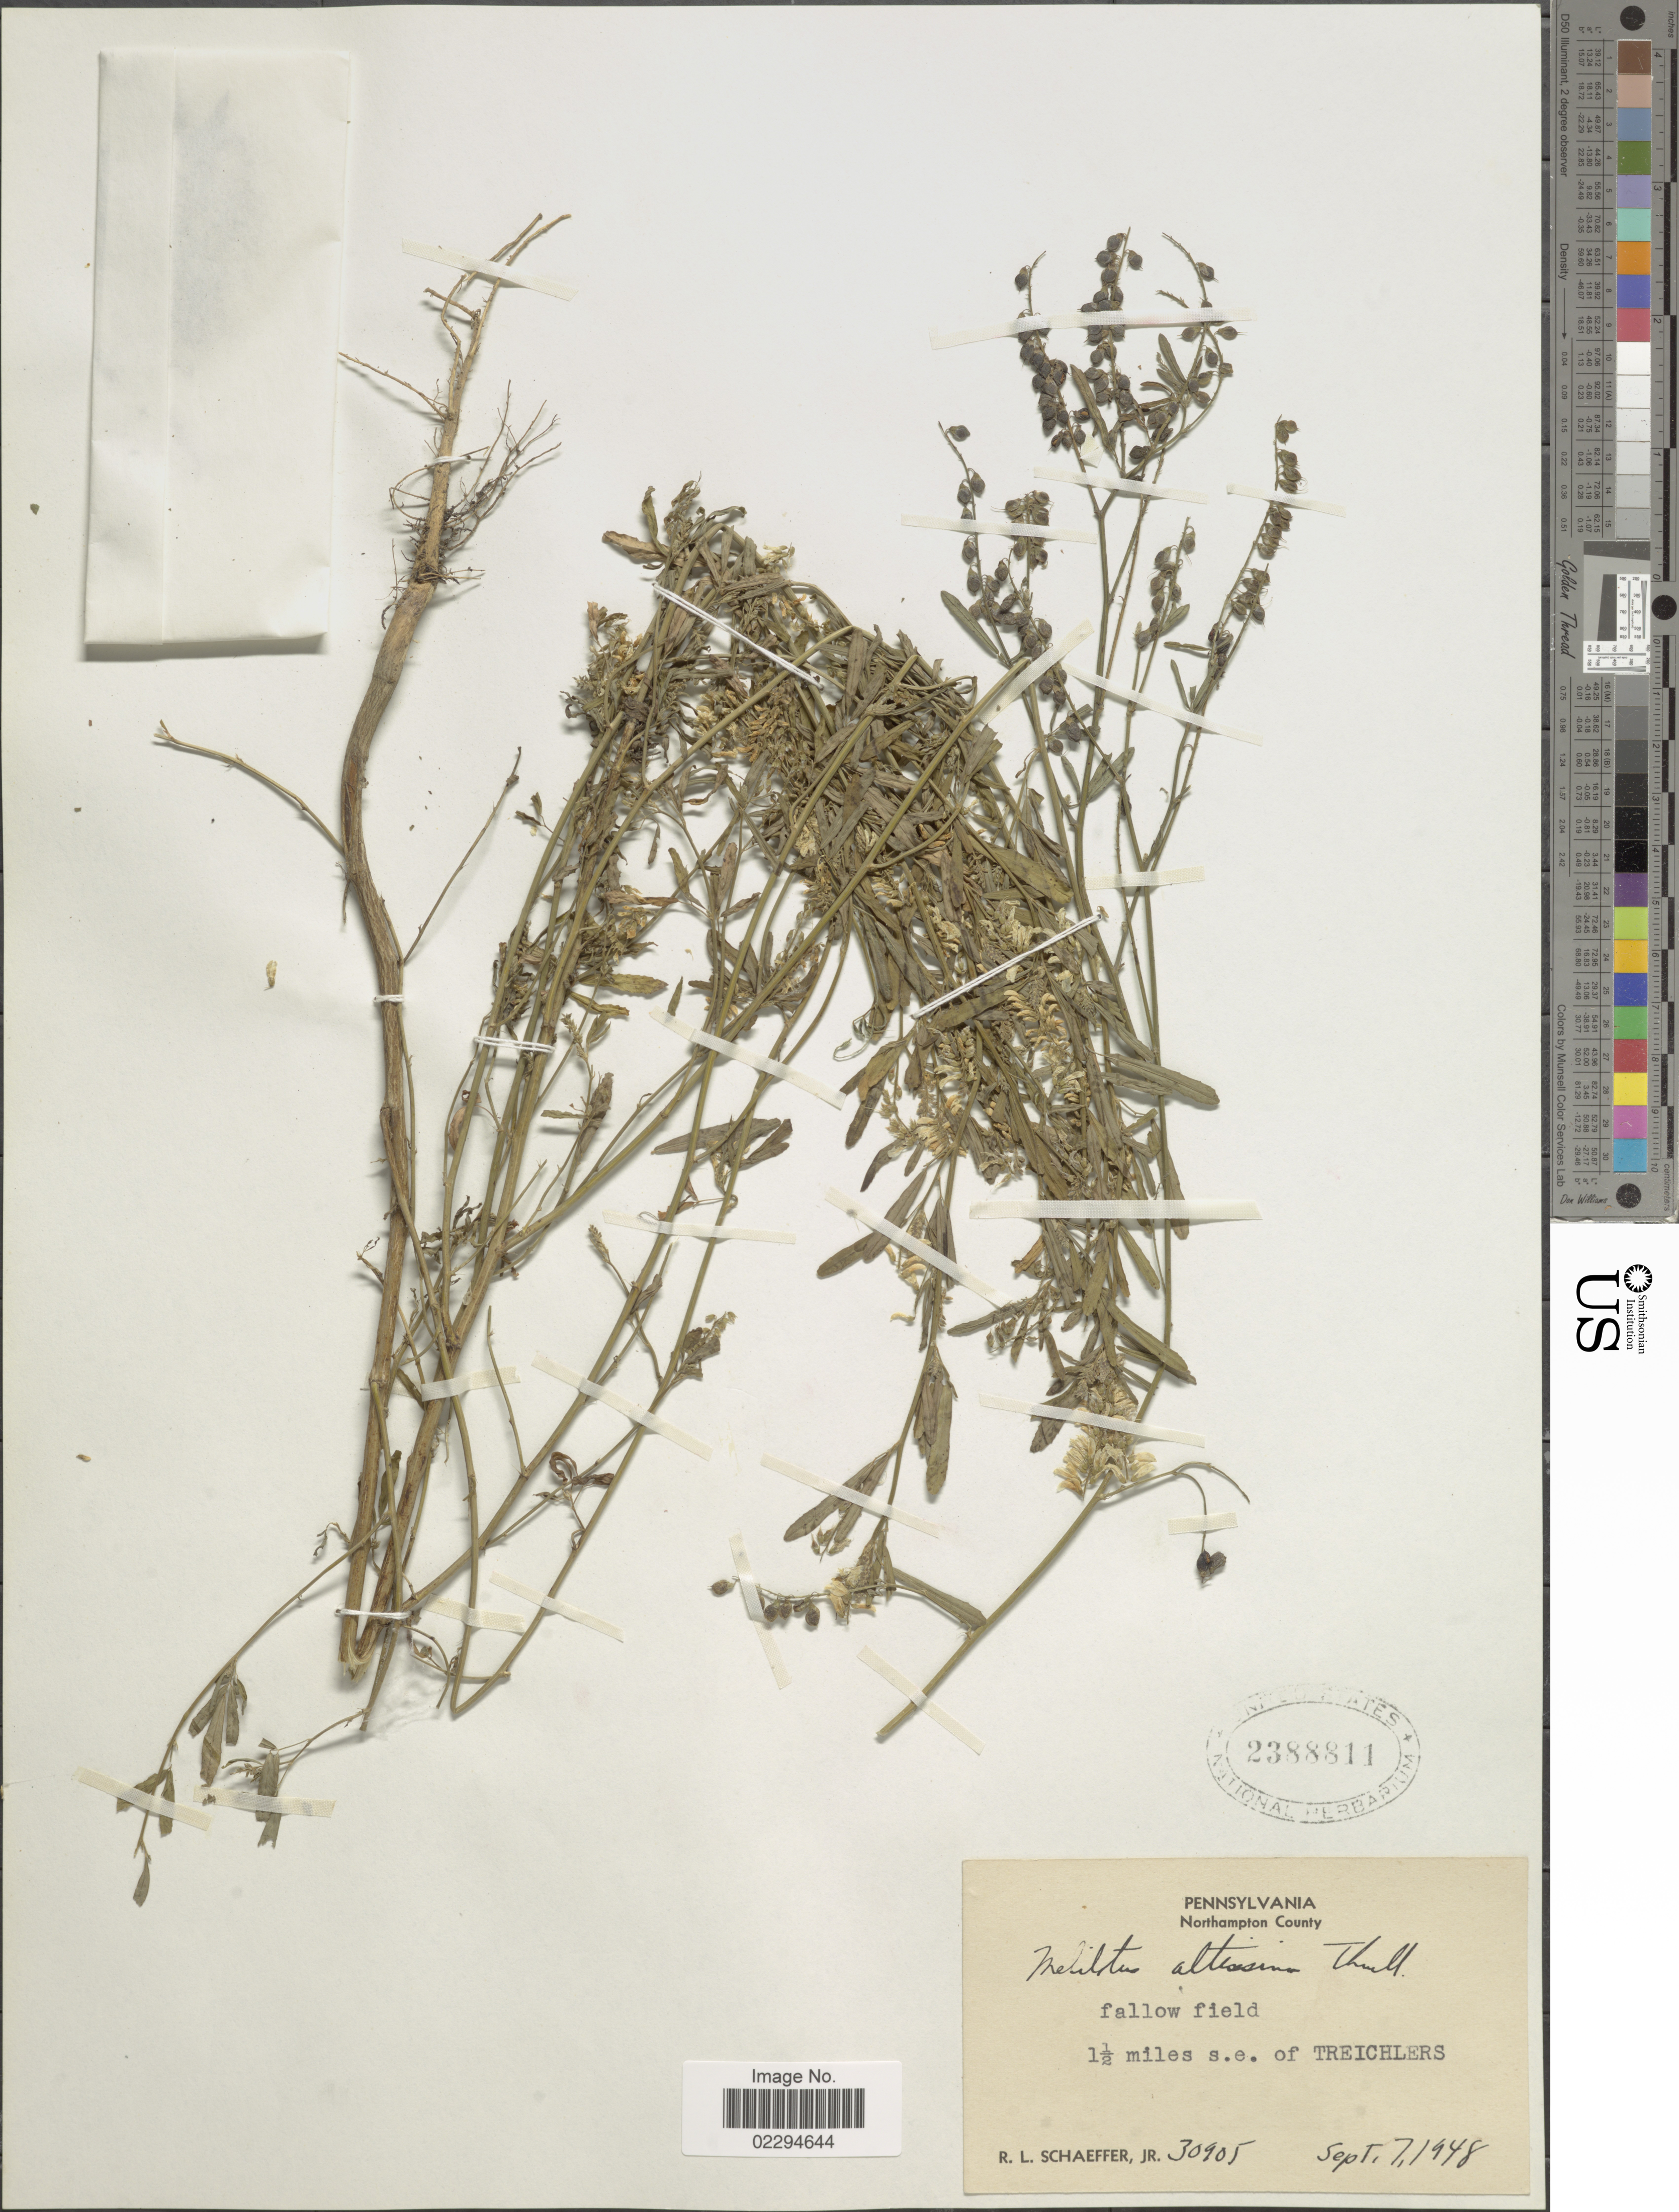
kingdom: Plantae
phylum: Tracheophyta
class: Magnoliopsida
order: Fabales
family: Fabaceae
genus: Melilotus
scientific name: Melilotus altissimus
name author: Thuill.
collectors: R. L. Schaeffer Jr.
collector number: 30905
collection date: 1948-09-07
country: United States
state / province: Pennsylvania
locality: Northampton County. 1½ miles s.e. of Treichlers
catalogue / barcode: US 2388811